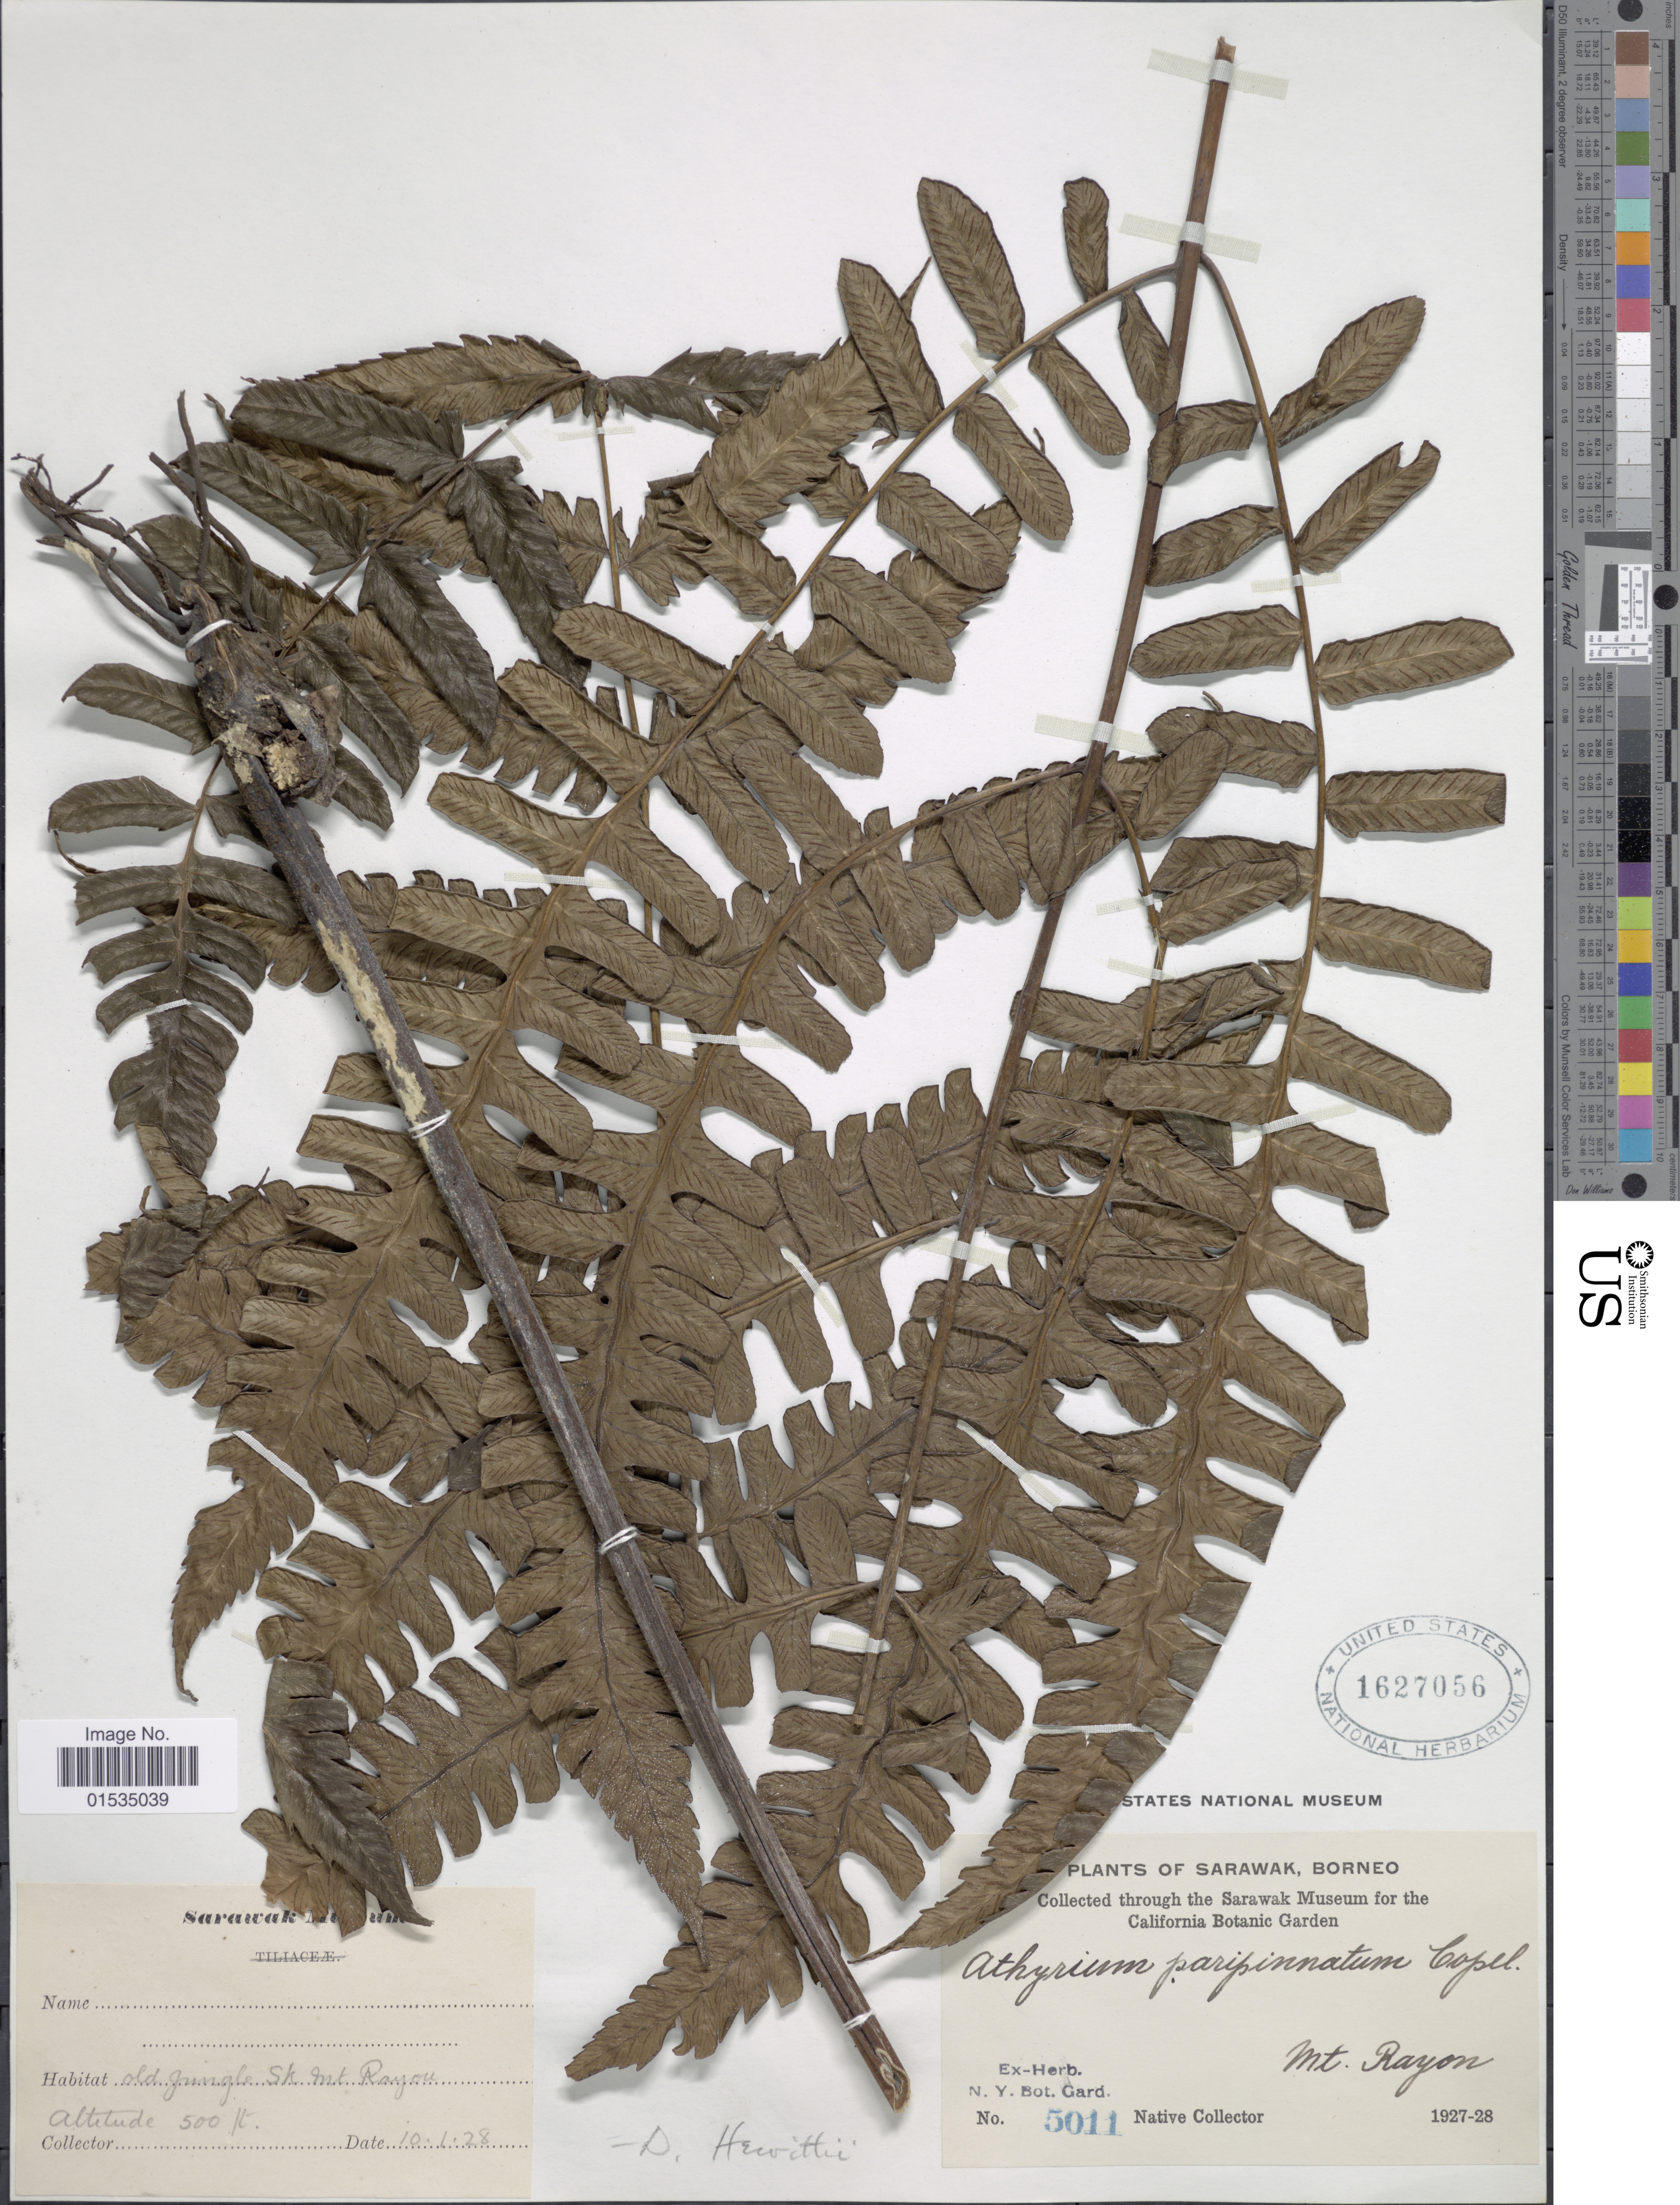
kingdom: Plantae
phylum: Tracheophyta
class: Polypodiopsida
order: Polypodiales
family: Athyriaceae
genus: Diplazium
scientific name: Diplazium hewittii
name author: (Copel.) C. Chr.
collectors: Native collector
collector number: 5011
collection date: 1927/1928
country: Malaysia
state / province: Sarawak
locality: Borneo, Mt. Rayon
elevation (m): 152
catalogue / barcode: US 1627056